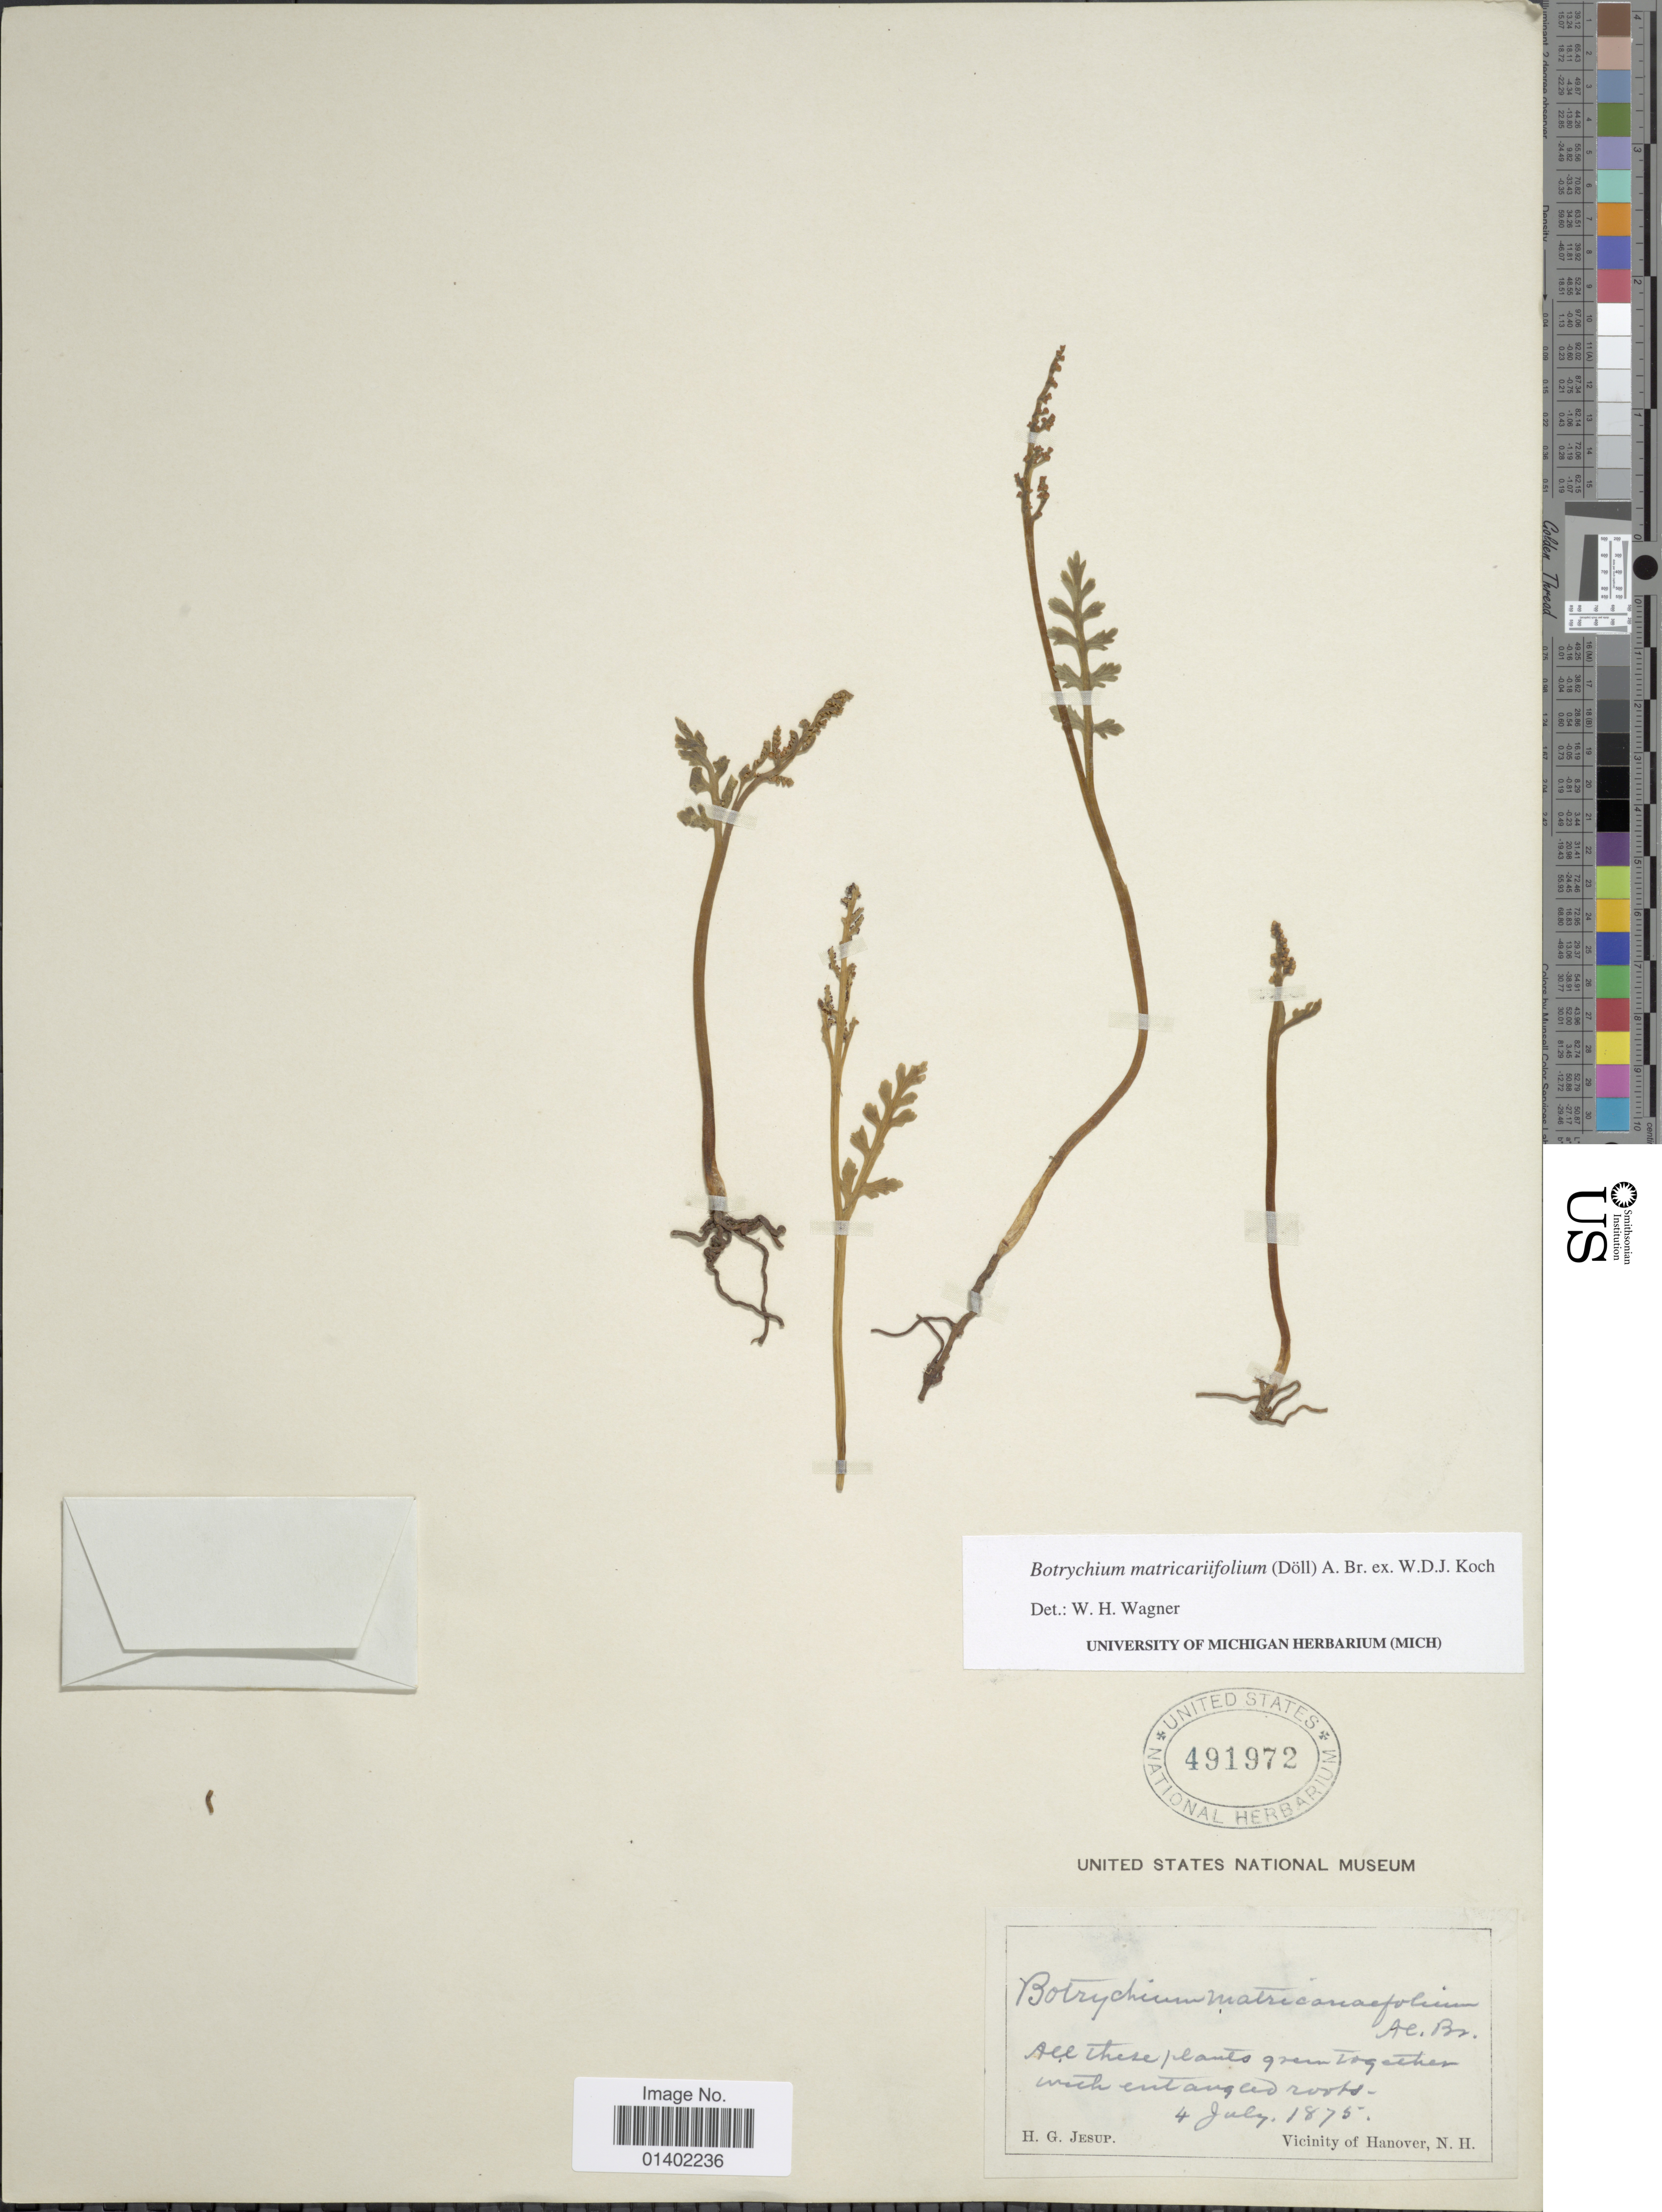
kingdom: Plantae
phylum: Tracheophyta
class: Polypodiopsida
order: Ophioglossales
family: Ophioglossaceae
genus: Botrychium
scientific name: Botrychium matricariifolium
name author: (A. Braun ex Dowell) A. Braun ex Koch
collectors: H. Jesup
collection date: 1875-07-04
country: United States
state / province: New Hampshire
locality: Vicinity of Hanover, N.H.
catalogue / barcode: US 491972